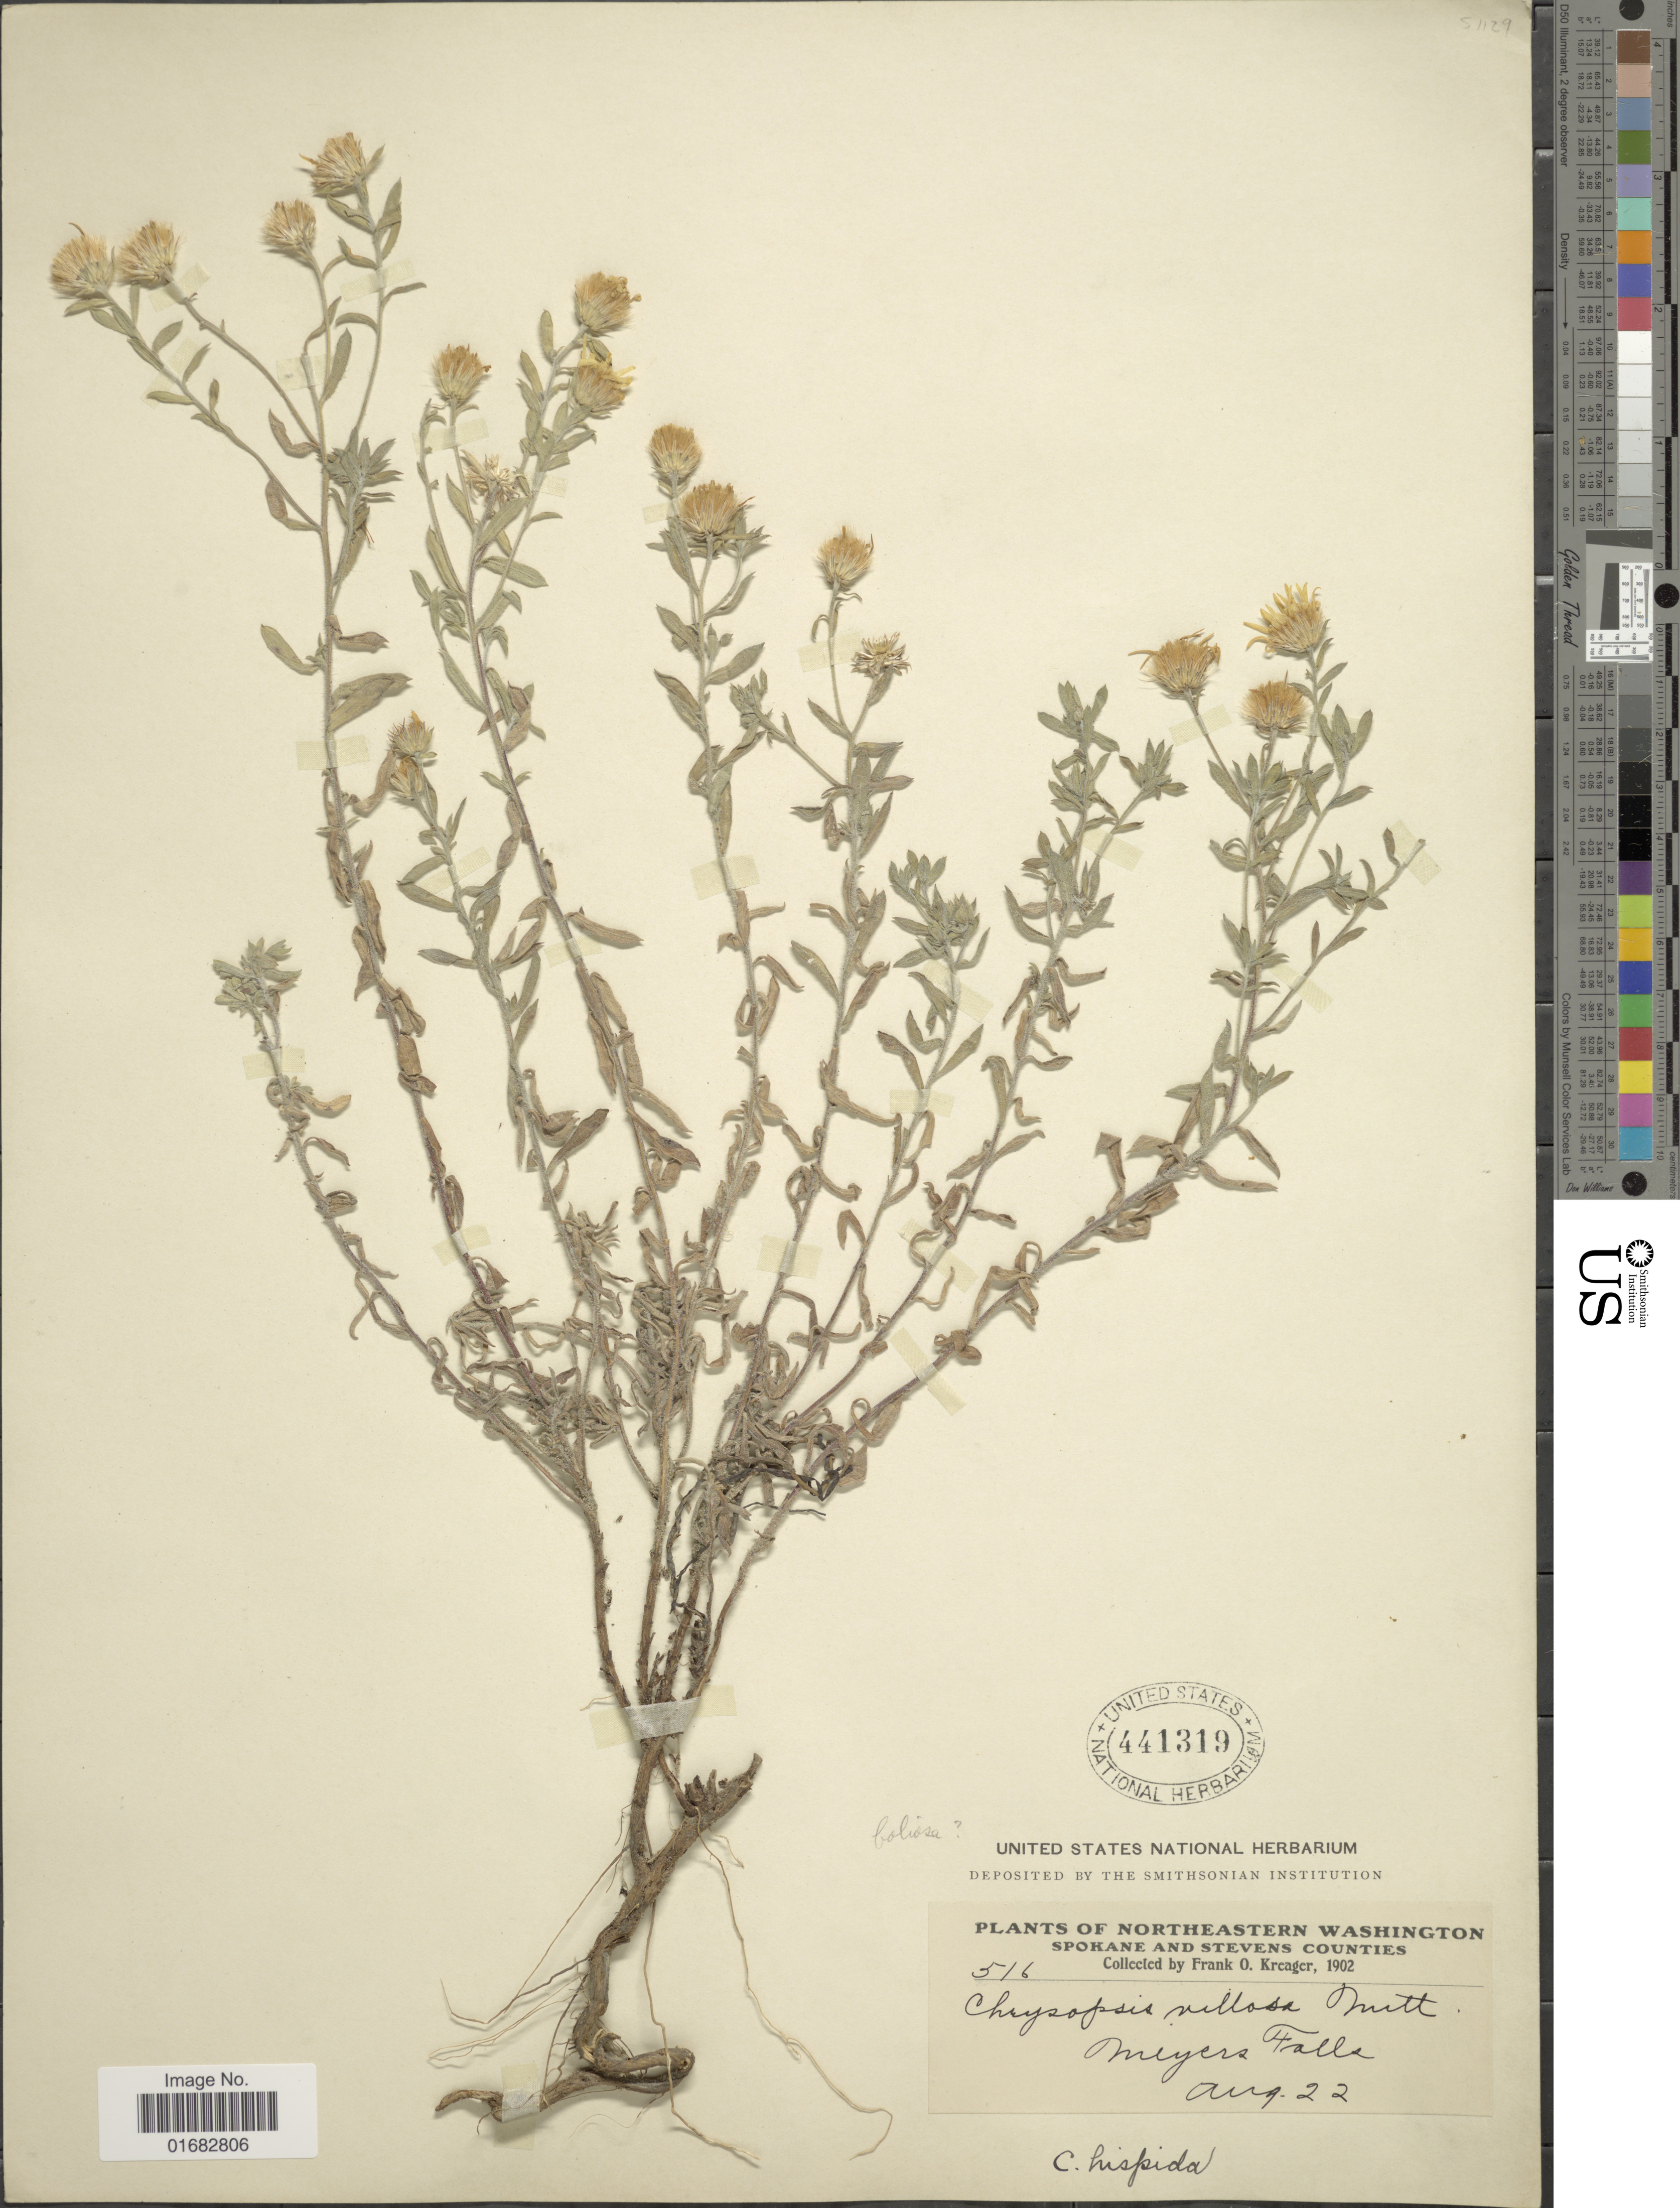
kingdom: Plantae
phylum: Tracheophyta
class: Magnoliopsida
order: Asterales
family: Asteraceae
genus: Heterotheca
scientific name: Heterotheca villosa var. foliosa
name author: (Nutt.) V.L. Harms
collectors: F. Kreager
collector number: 516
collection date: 1902-08-22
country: United States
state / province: Washington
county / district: Spokane / Stevens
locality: Northeastern Washington. Spokane and Stevens Counties. Meyers Falls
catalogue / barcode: US 441319